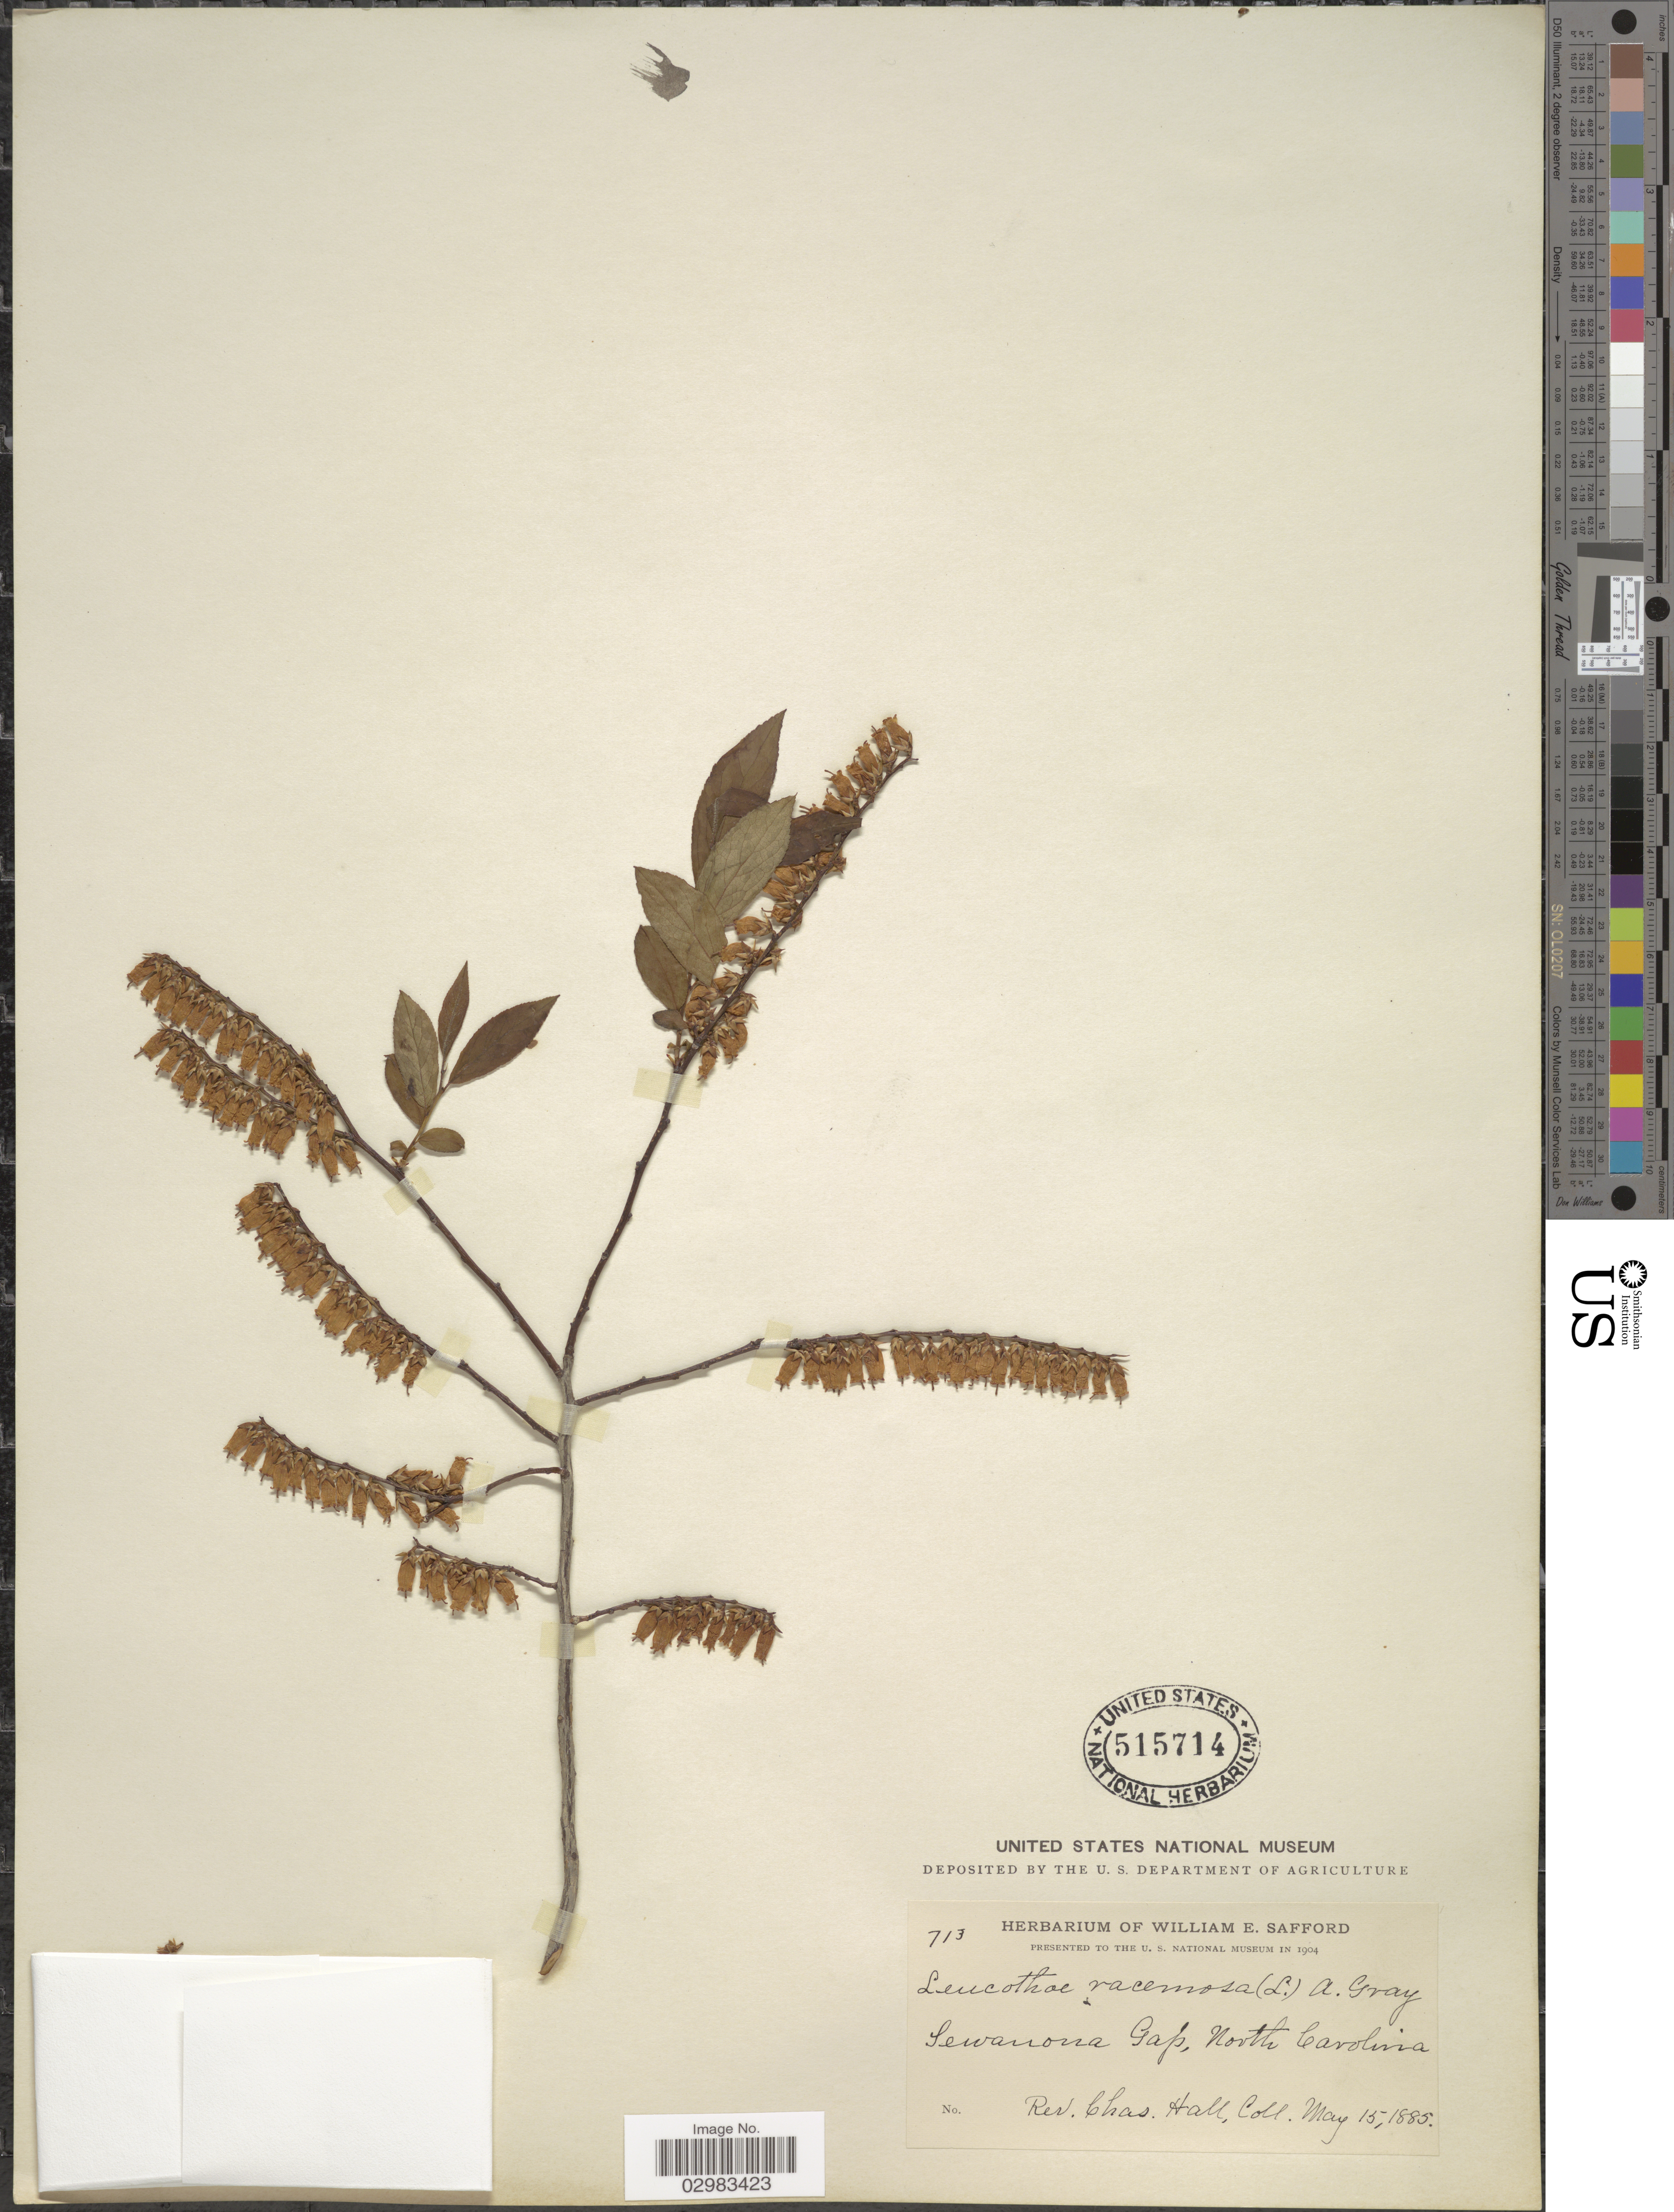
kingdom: Plantae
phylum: Tracheophyta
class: Magnoliopsida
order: Ericales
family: Ericaceae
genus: Leucothoe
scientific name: Leucothoë racemosa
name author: (L.) A. Gray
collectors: C. Hall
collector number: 713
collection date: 1885-05-15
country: United States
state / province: North Carolina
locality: Sewanona Gap.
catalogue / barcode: US 515714